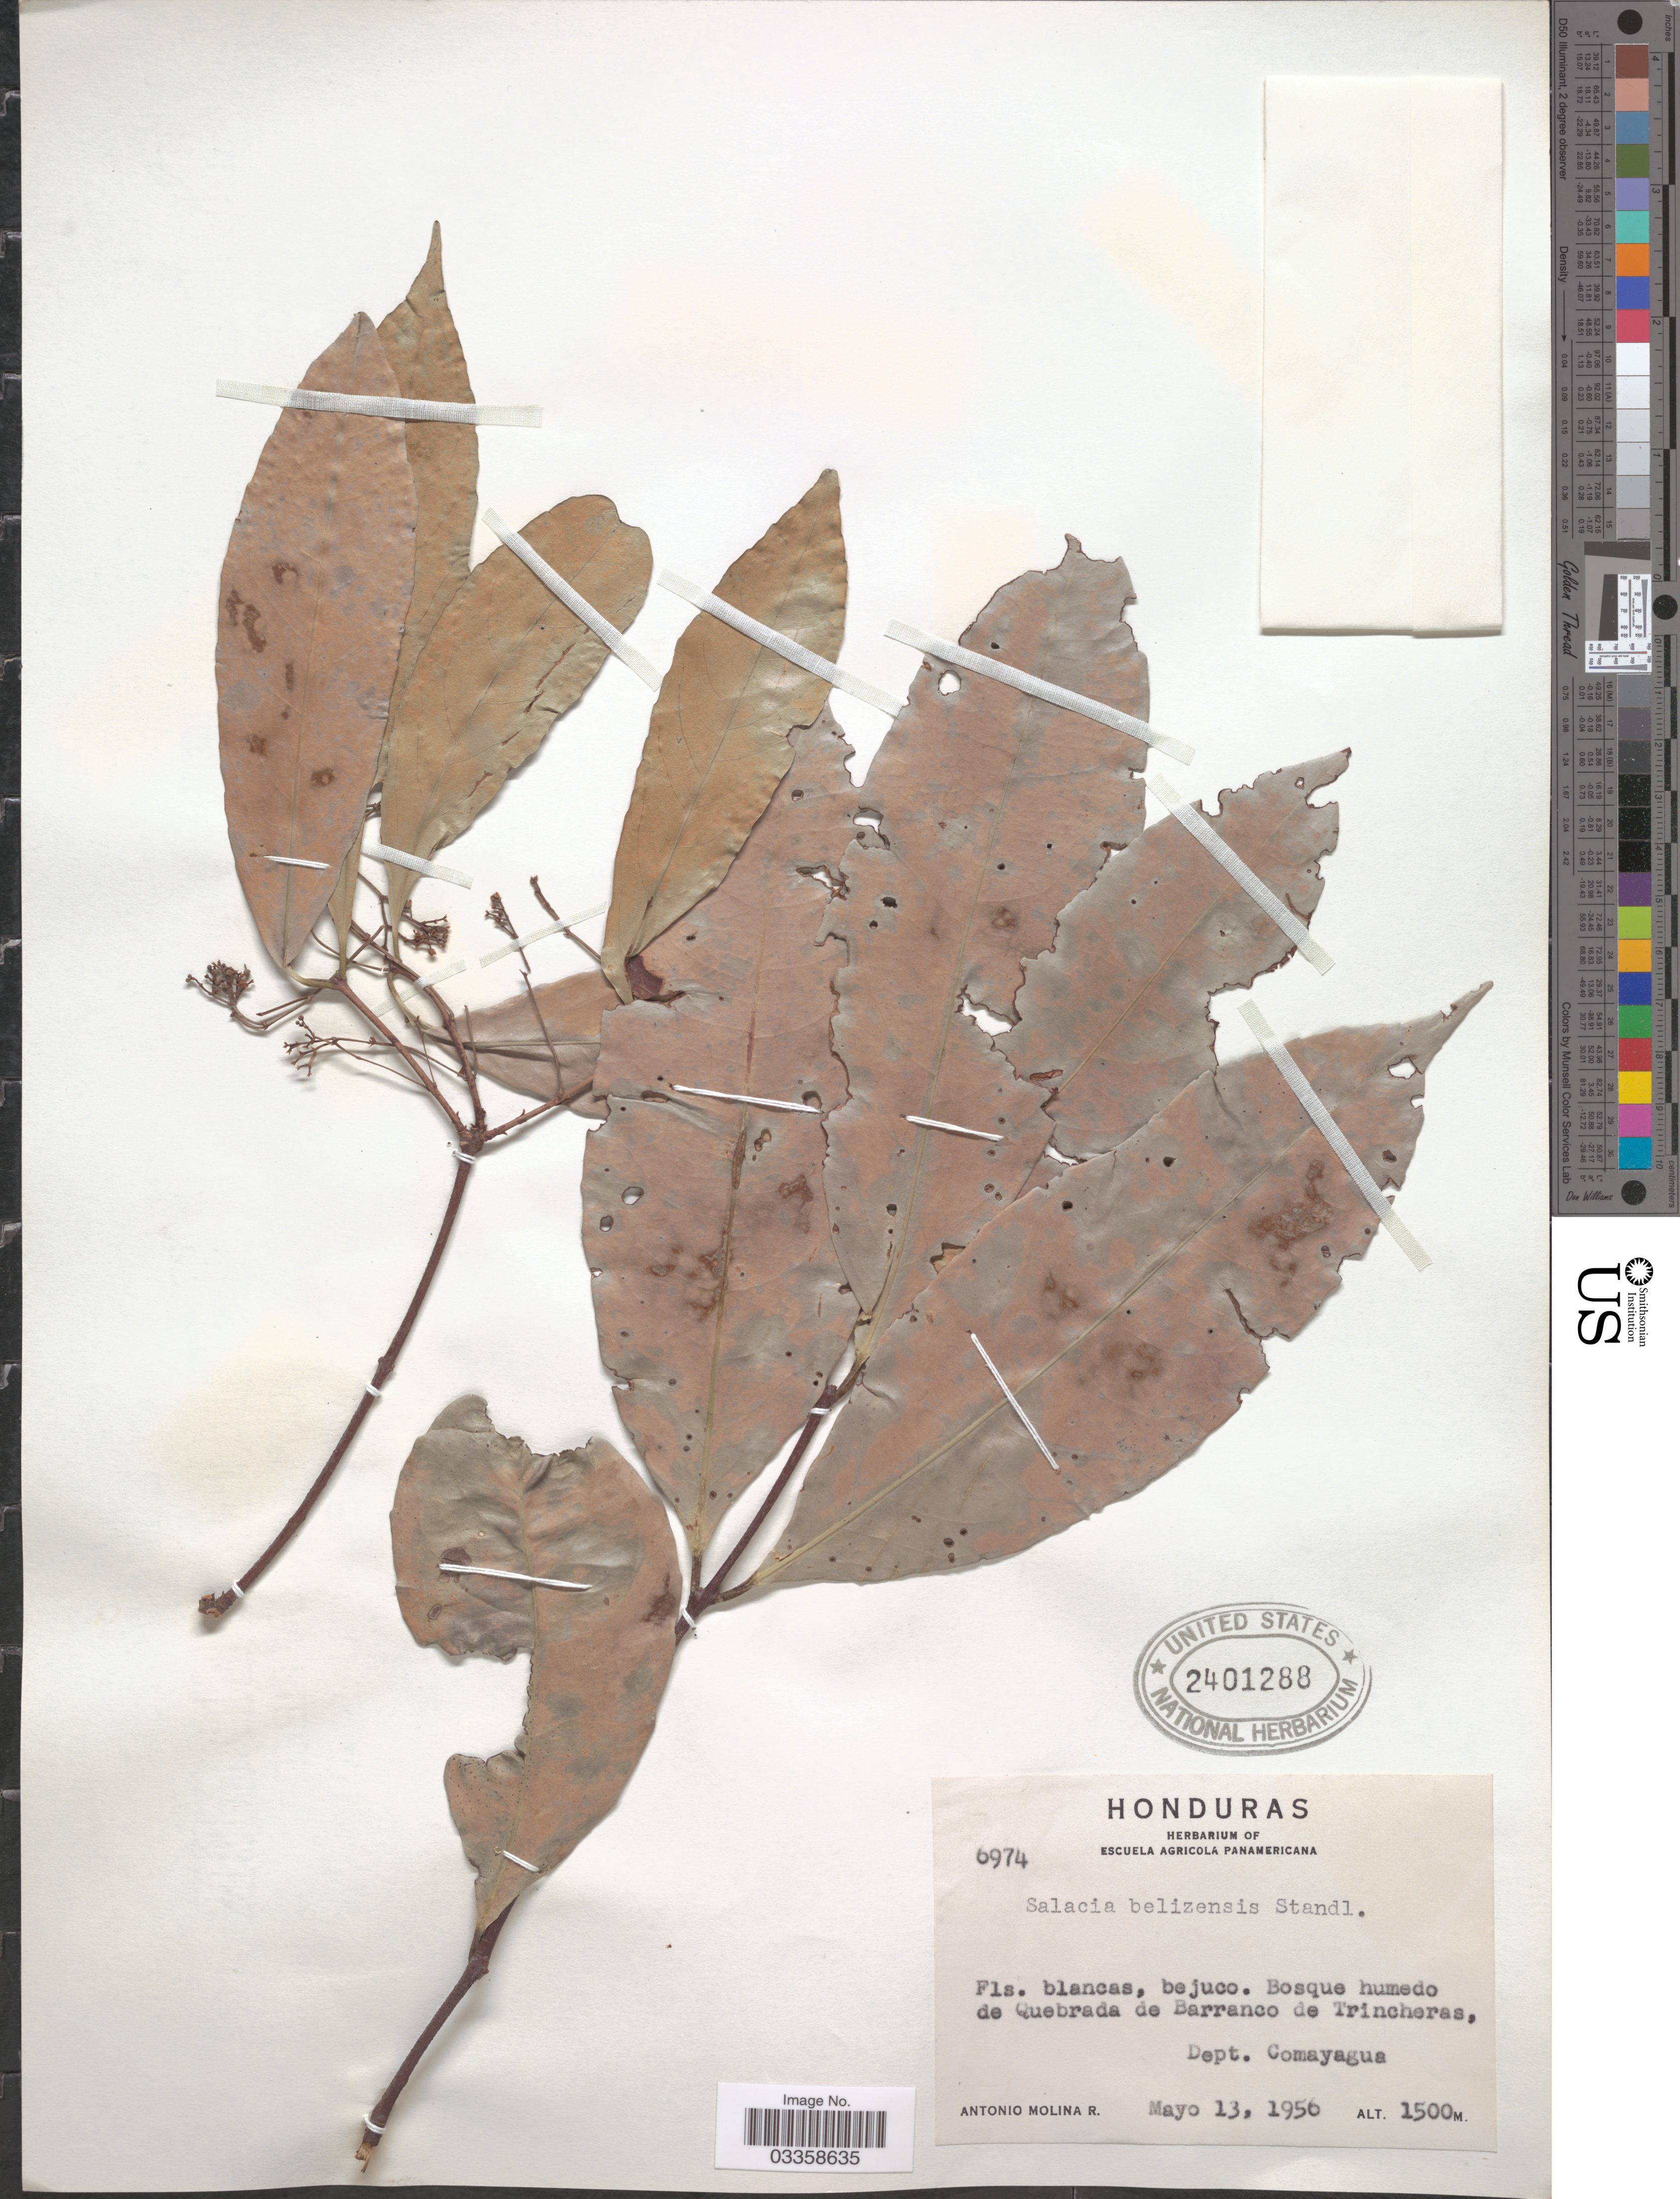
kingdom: Plantae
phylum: Tracheophyta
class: Magnoliopsida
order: Celastrales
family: Celastraceae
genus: Cheiloclinium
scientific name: Cheiloclinium belizense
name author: (Standl.) A.C. Sm.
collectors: A. Molina R.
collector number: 6974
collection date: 1956-05-13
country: Honduras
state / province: Comayagua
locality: Bosque humedo de Quebrada de Barranco de Trincheras, Dept. Comayagua.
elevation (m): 1500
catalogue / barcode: US 2401288